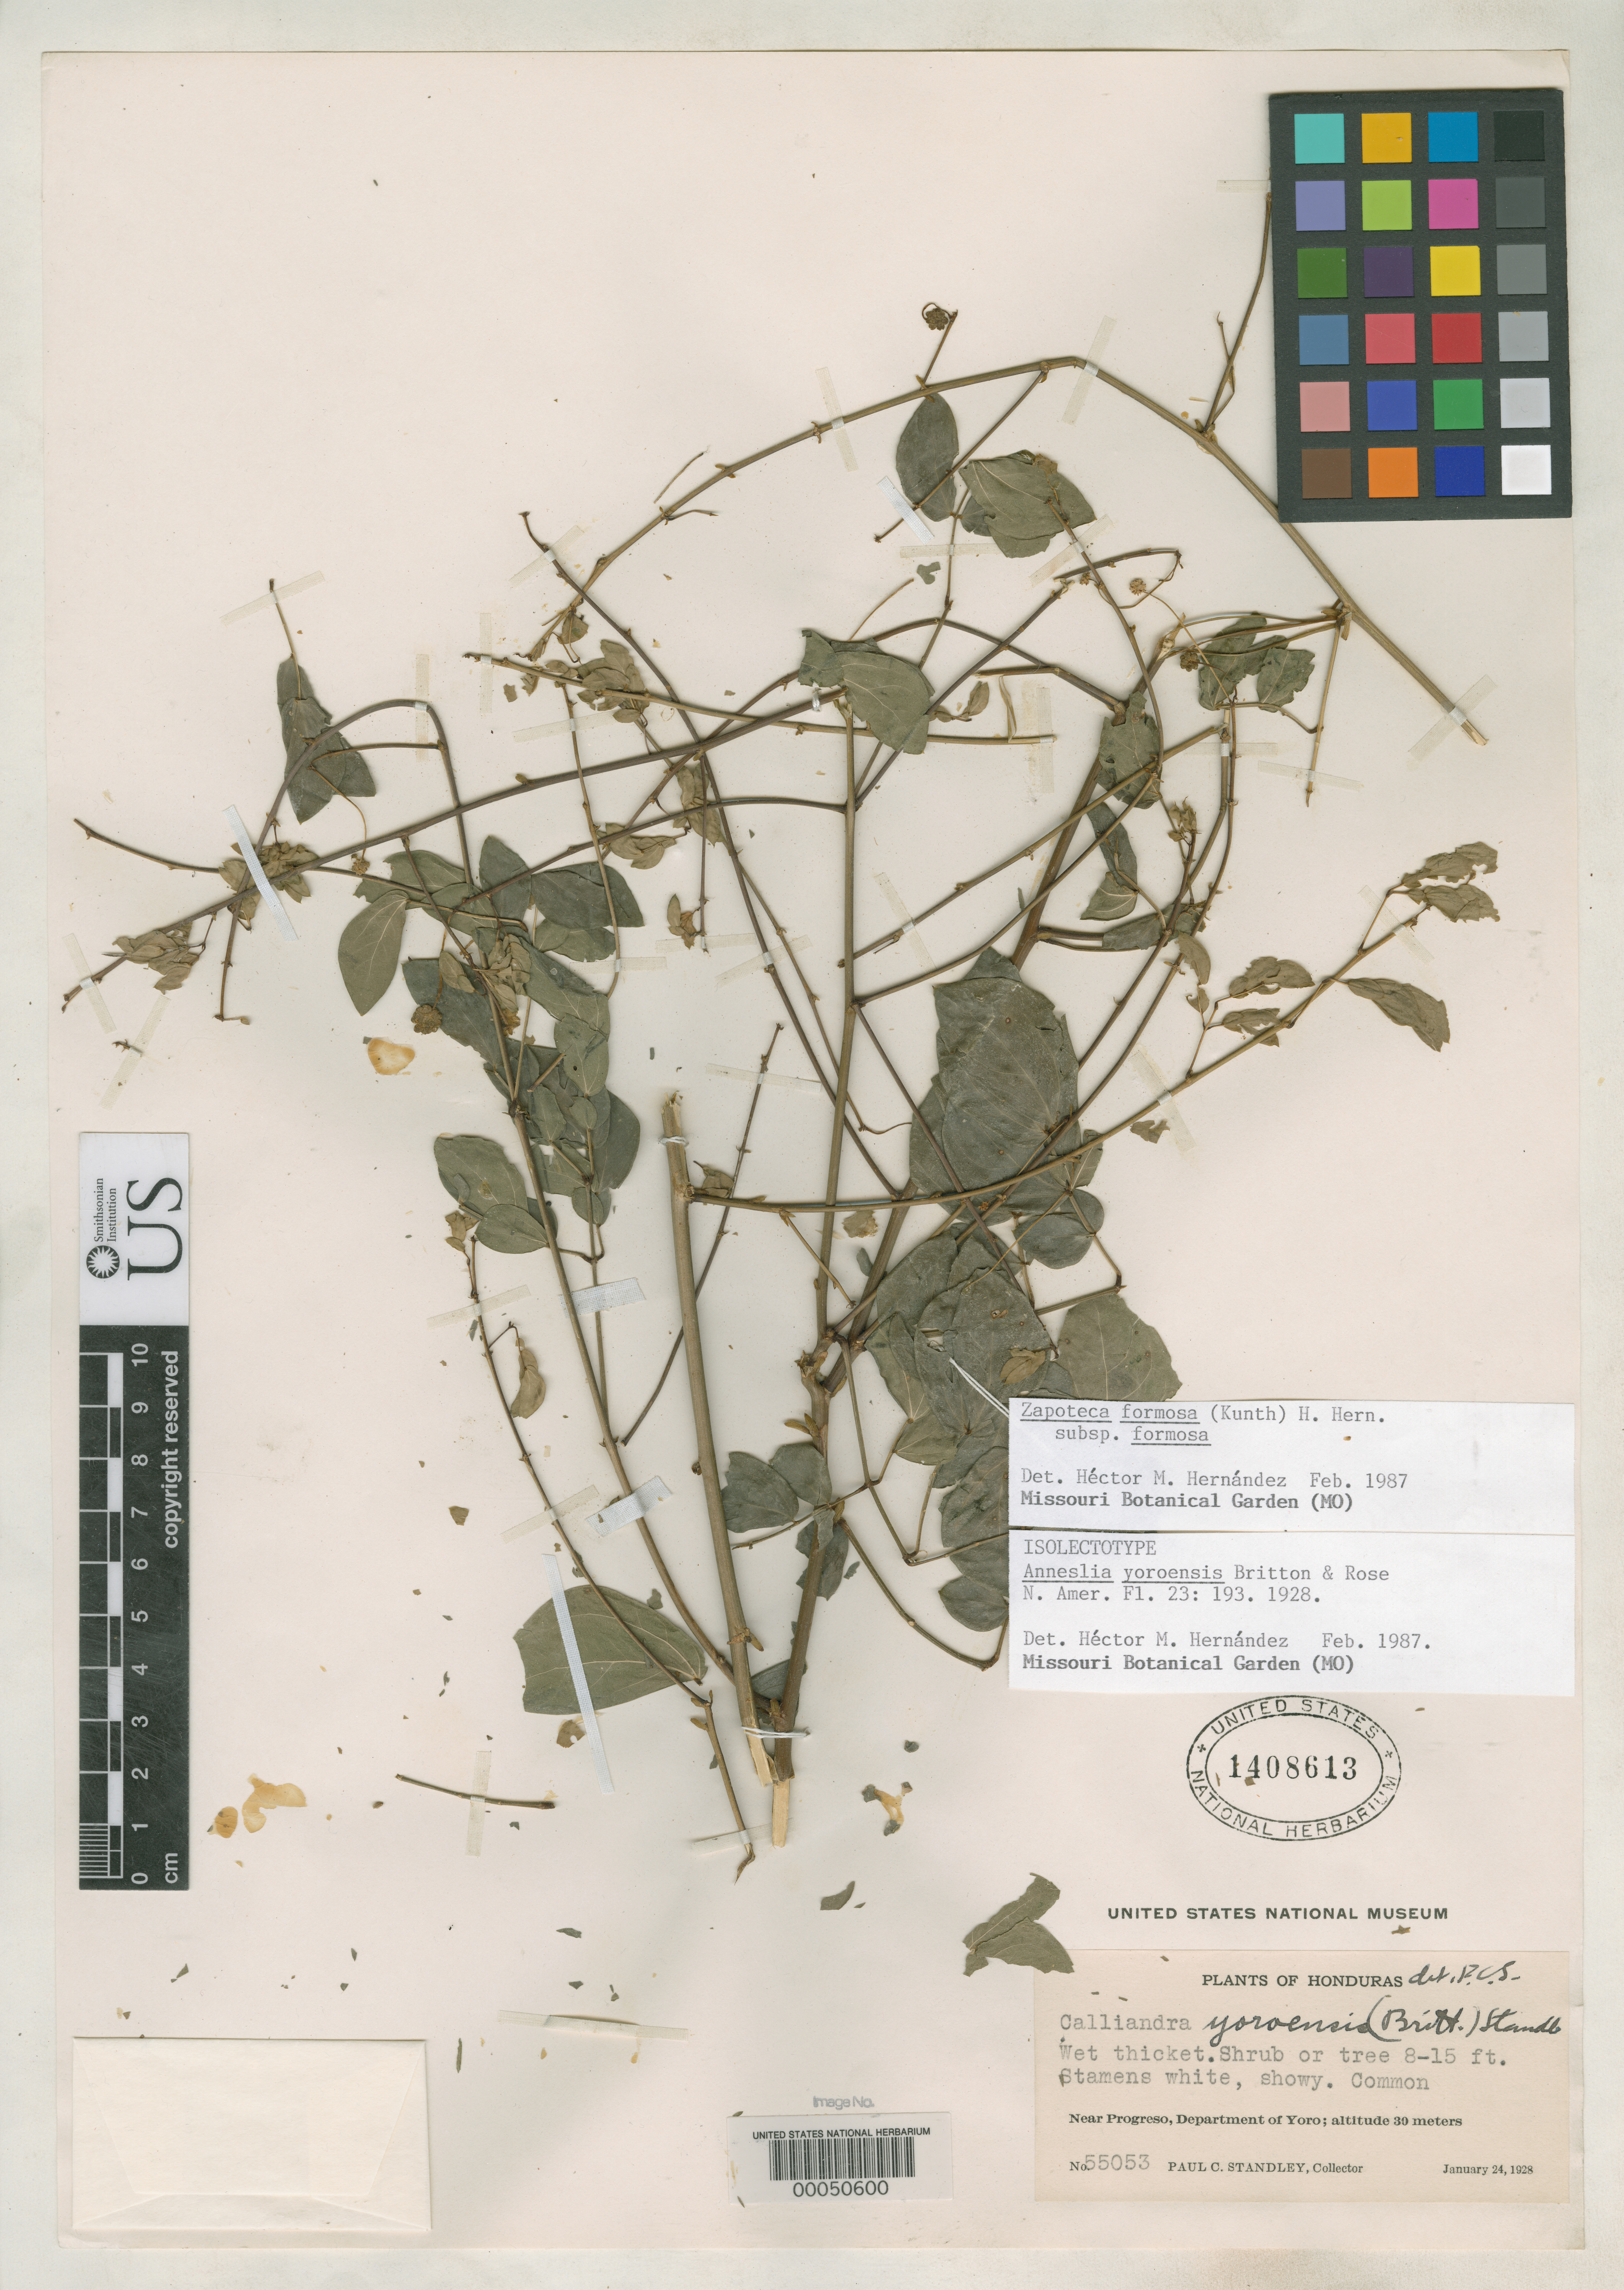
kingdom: Plantae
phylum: Tracheophyta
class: Magnoliopsida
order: Fabales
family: Fabaceae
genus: Anneslia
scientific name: Anneslia yoroensis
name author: Britton & Rose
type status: Isolectotype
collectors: P. C. Standley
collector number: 55053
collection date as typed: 24 Jan 1928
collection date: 1928-01-24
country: Honduras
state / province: Yoro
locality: Near Progreso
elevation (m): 30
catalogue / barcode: US 1408613